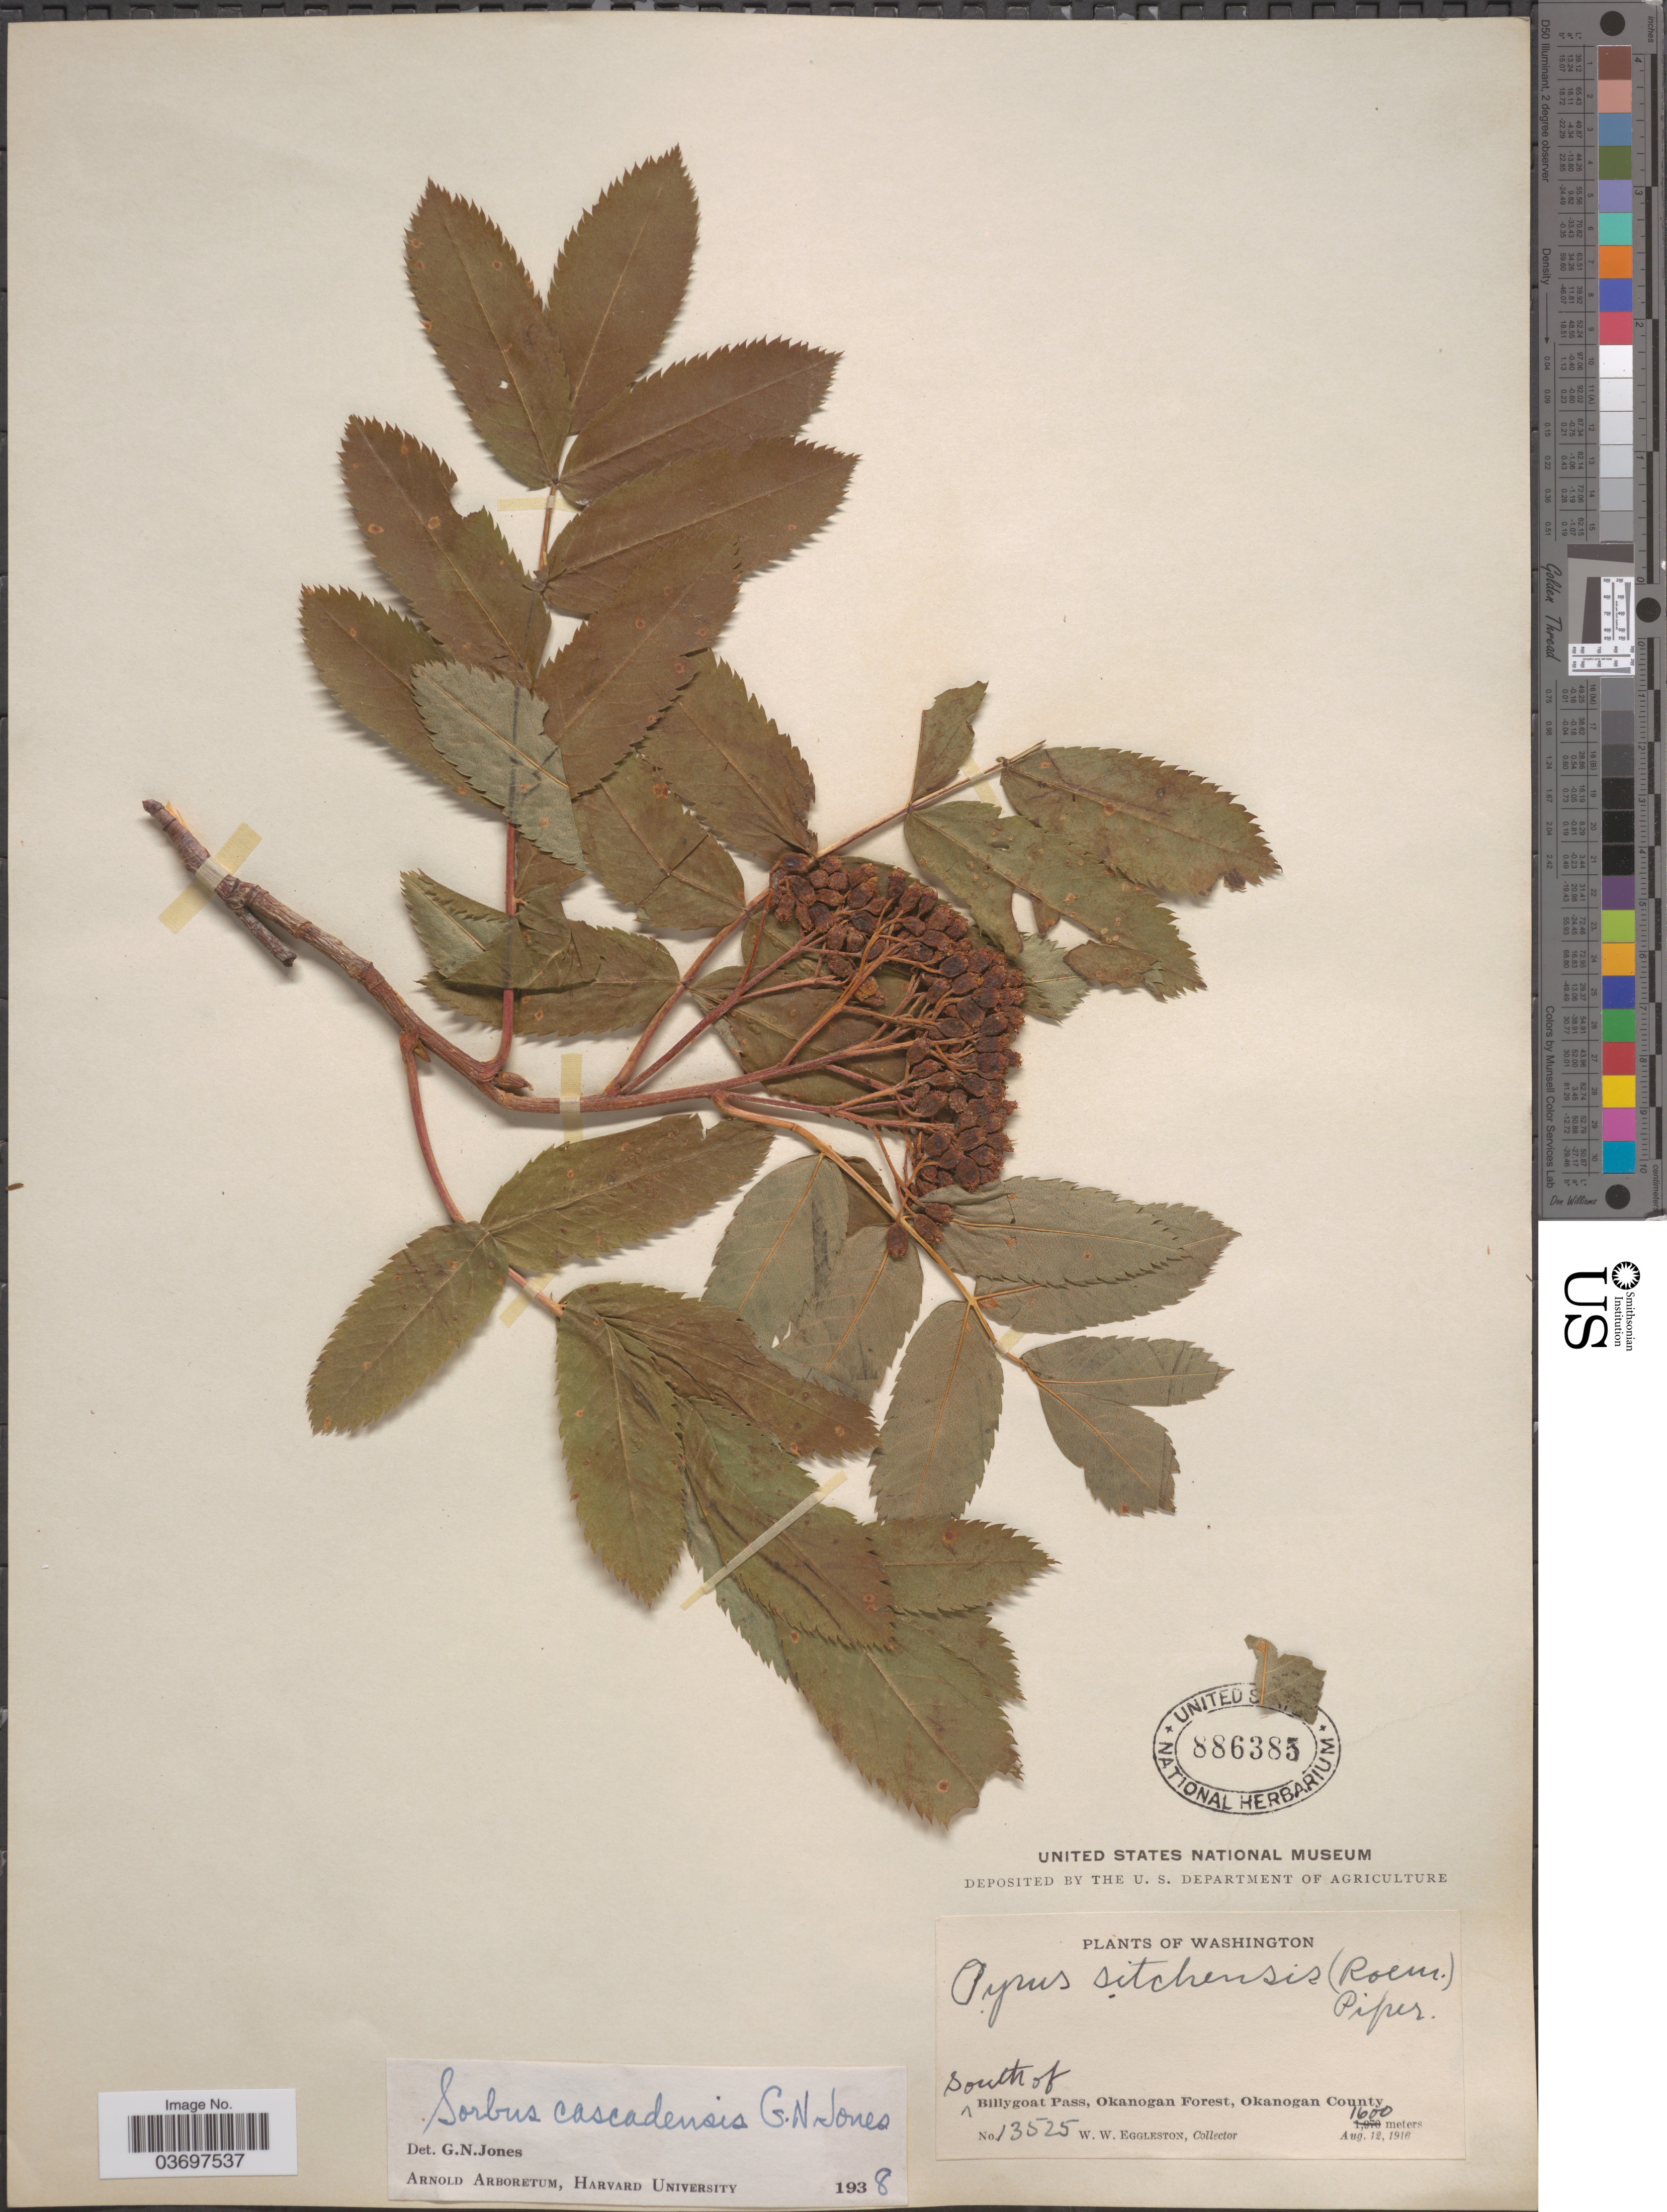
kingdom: Plantae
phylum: Tracheophyta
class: Magnoliopsida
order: Rosales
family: Rosaceae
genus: Sorbus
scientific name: Sorbus cascadensis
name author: G.N. Jones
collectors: W. W. Eggleston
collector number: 13525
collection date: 1916-08-12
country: United States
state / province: Washington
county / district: Okanogan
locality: South of Billygoat Pass, Okanogan Forest, Okanogan County.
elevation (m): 1600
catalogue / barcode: US 886385